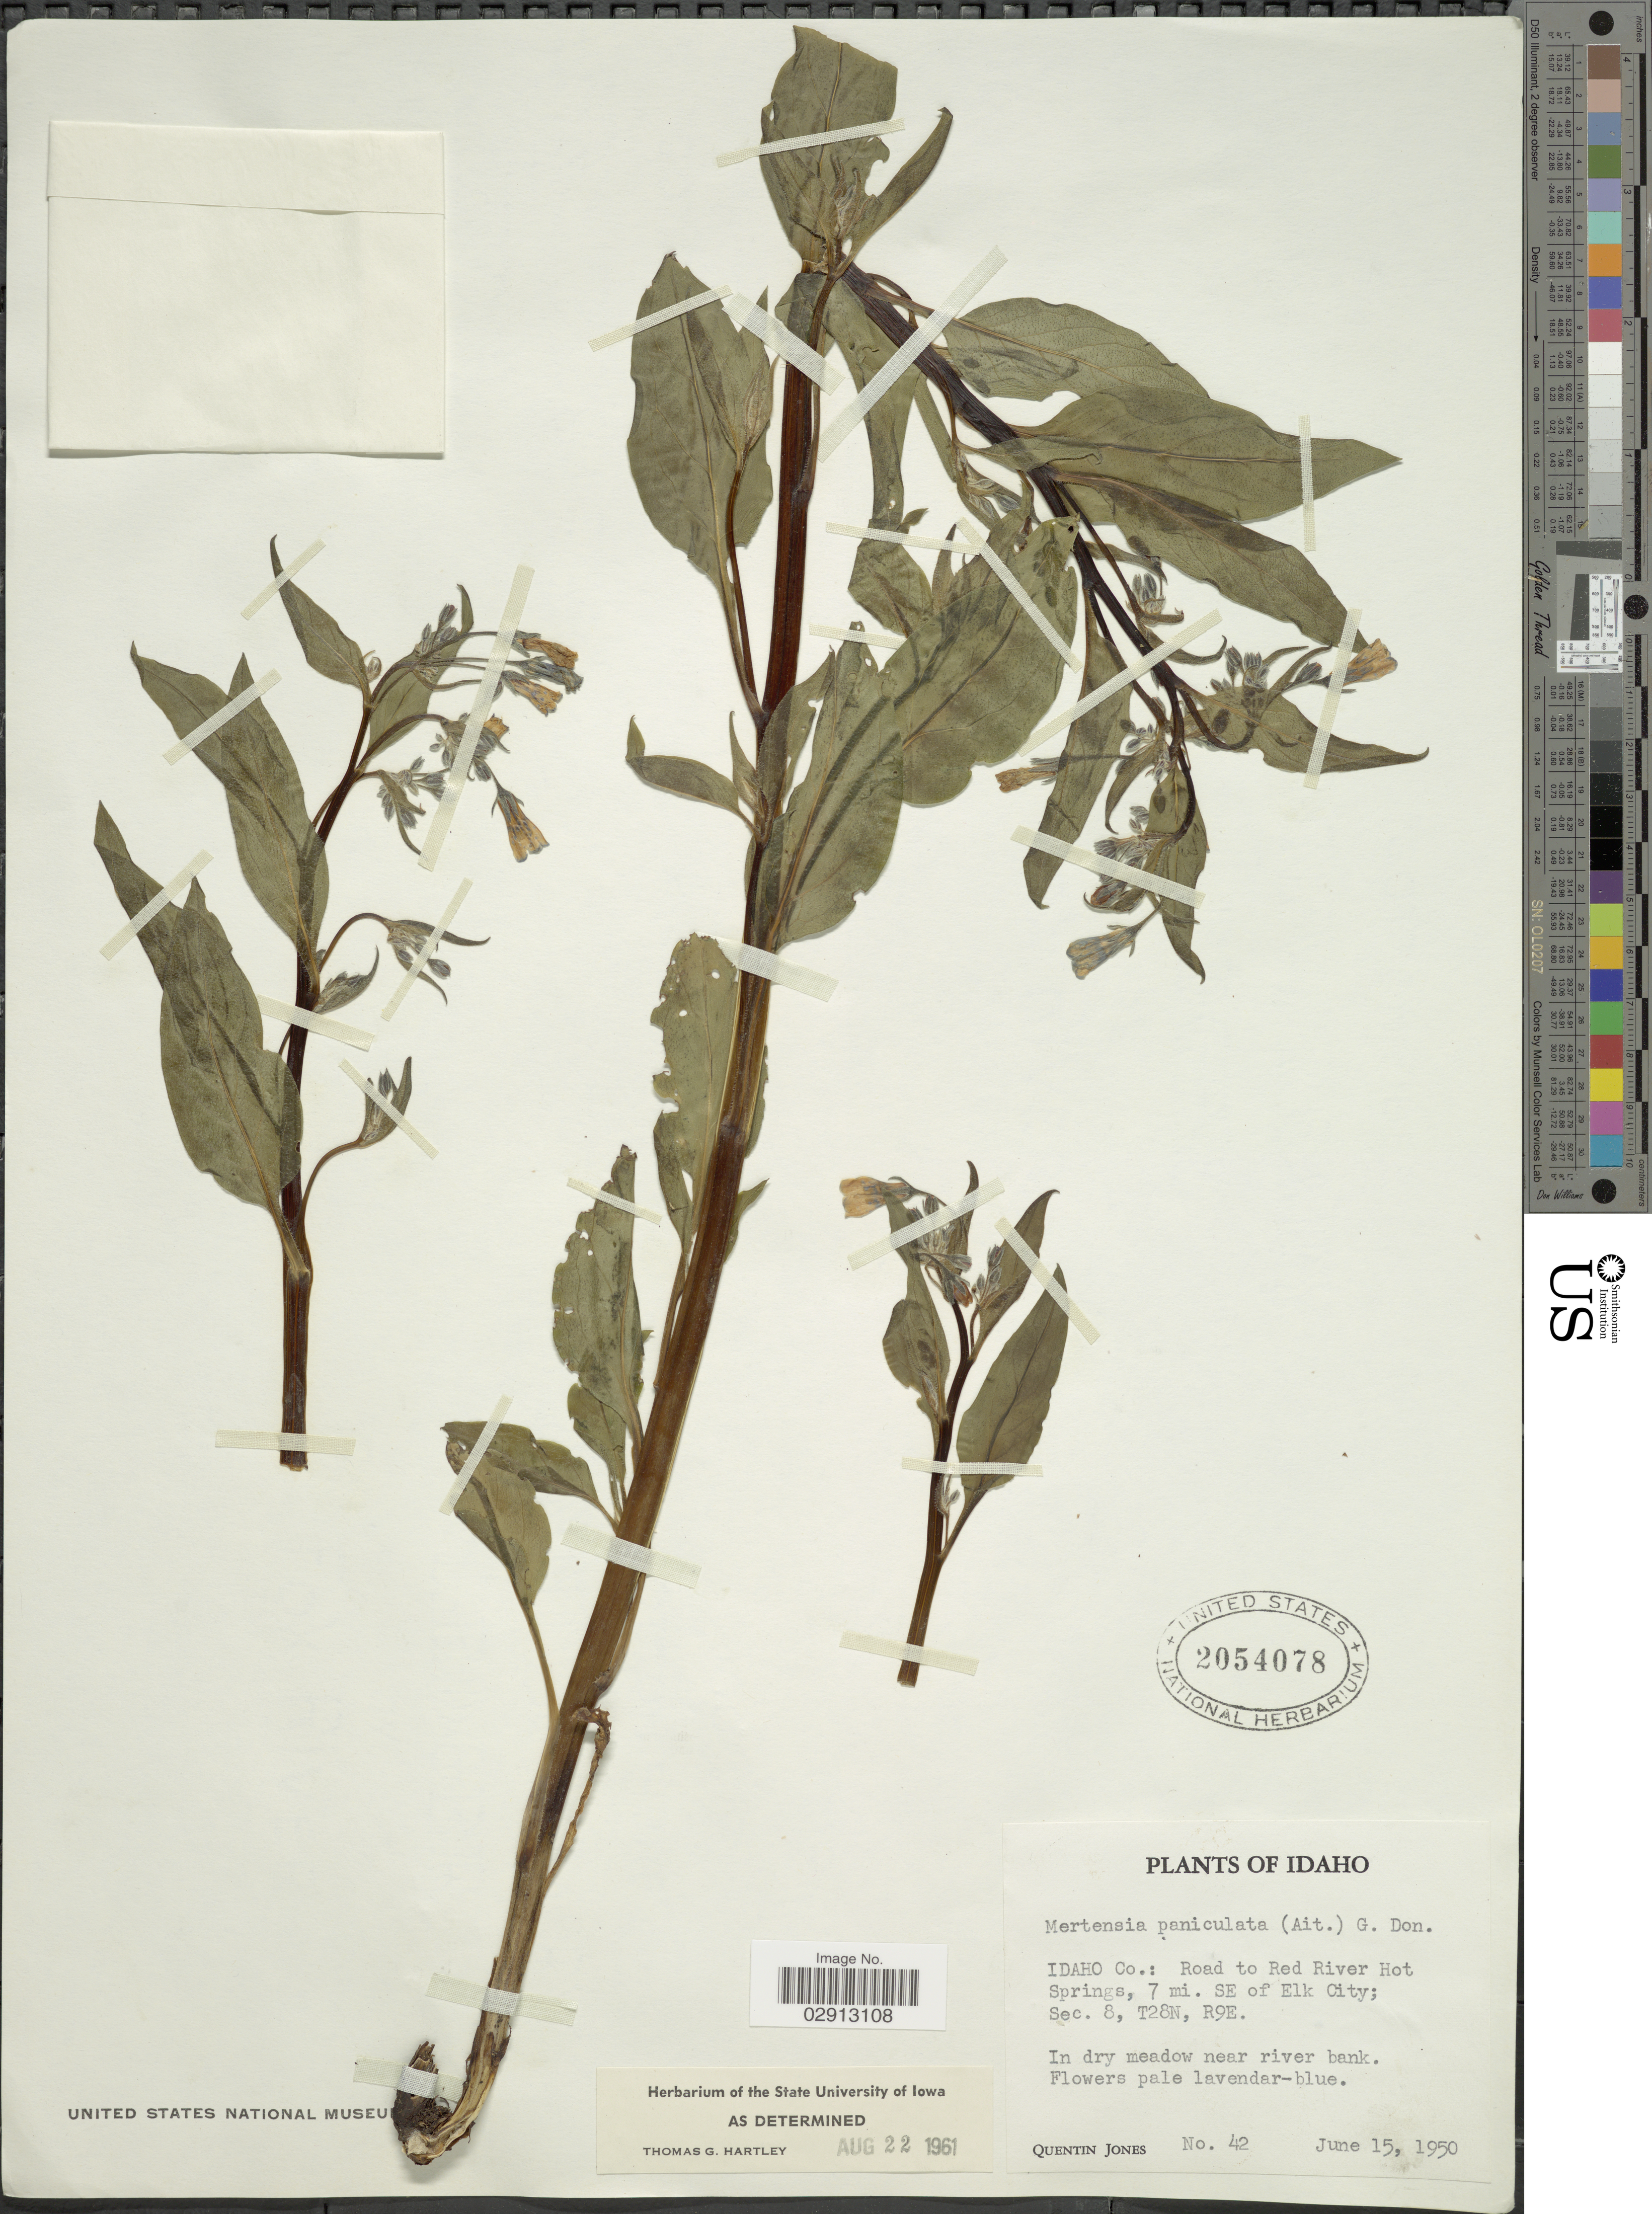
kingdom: Plantae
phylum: Tracheophyta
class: Magnoliopsida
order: Boraginales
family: Boraginaceae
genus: Mertensia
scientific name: Mertensia paniculata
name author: (Aiton) G. Don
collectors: Q. Jones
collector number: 42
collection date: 1950-06-15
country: United States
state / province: Idaho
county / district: Idaho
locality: Road to Red River Hot Springs, 7 mi. SE of Elk City; Sec.8, T28N, R9E.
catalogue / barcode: US 2054078